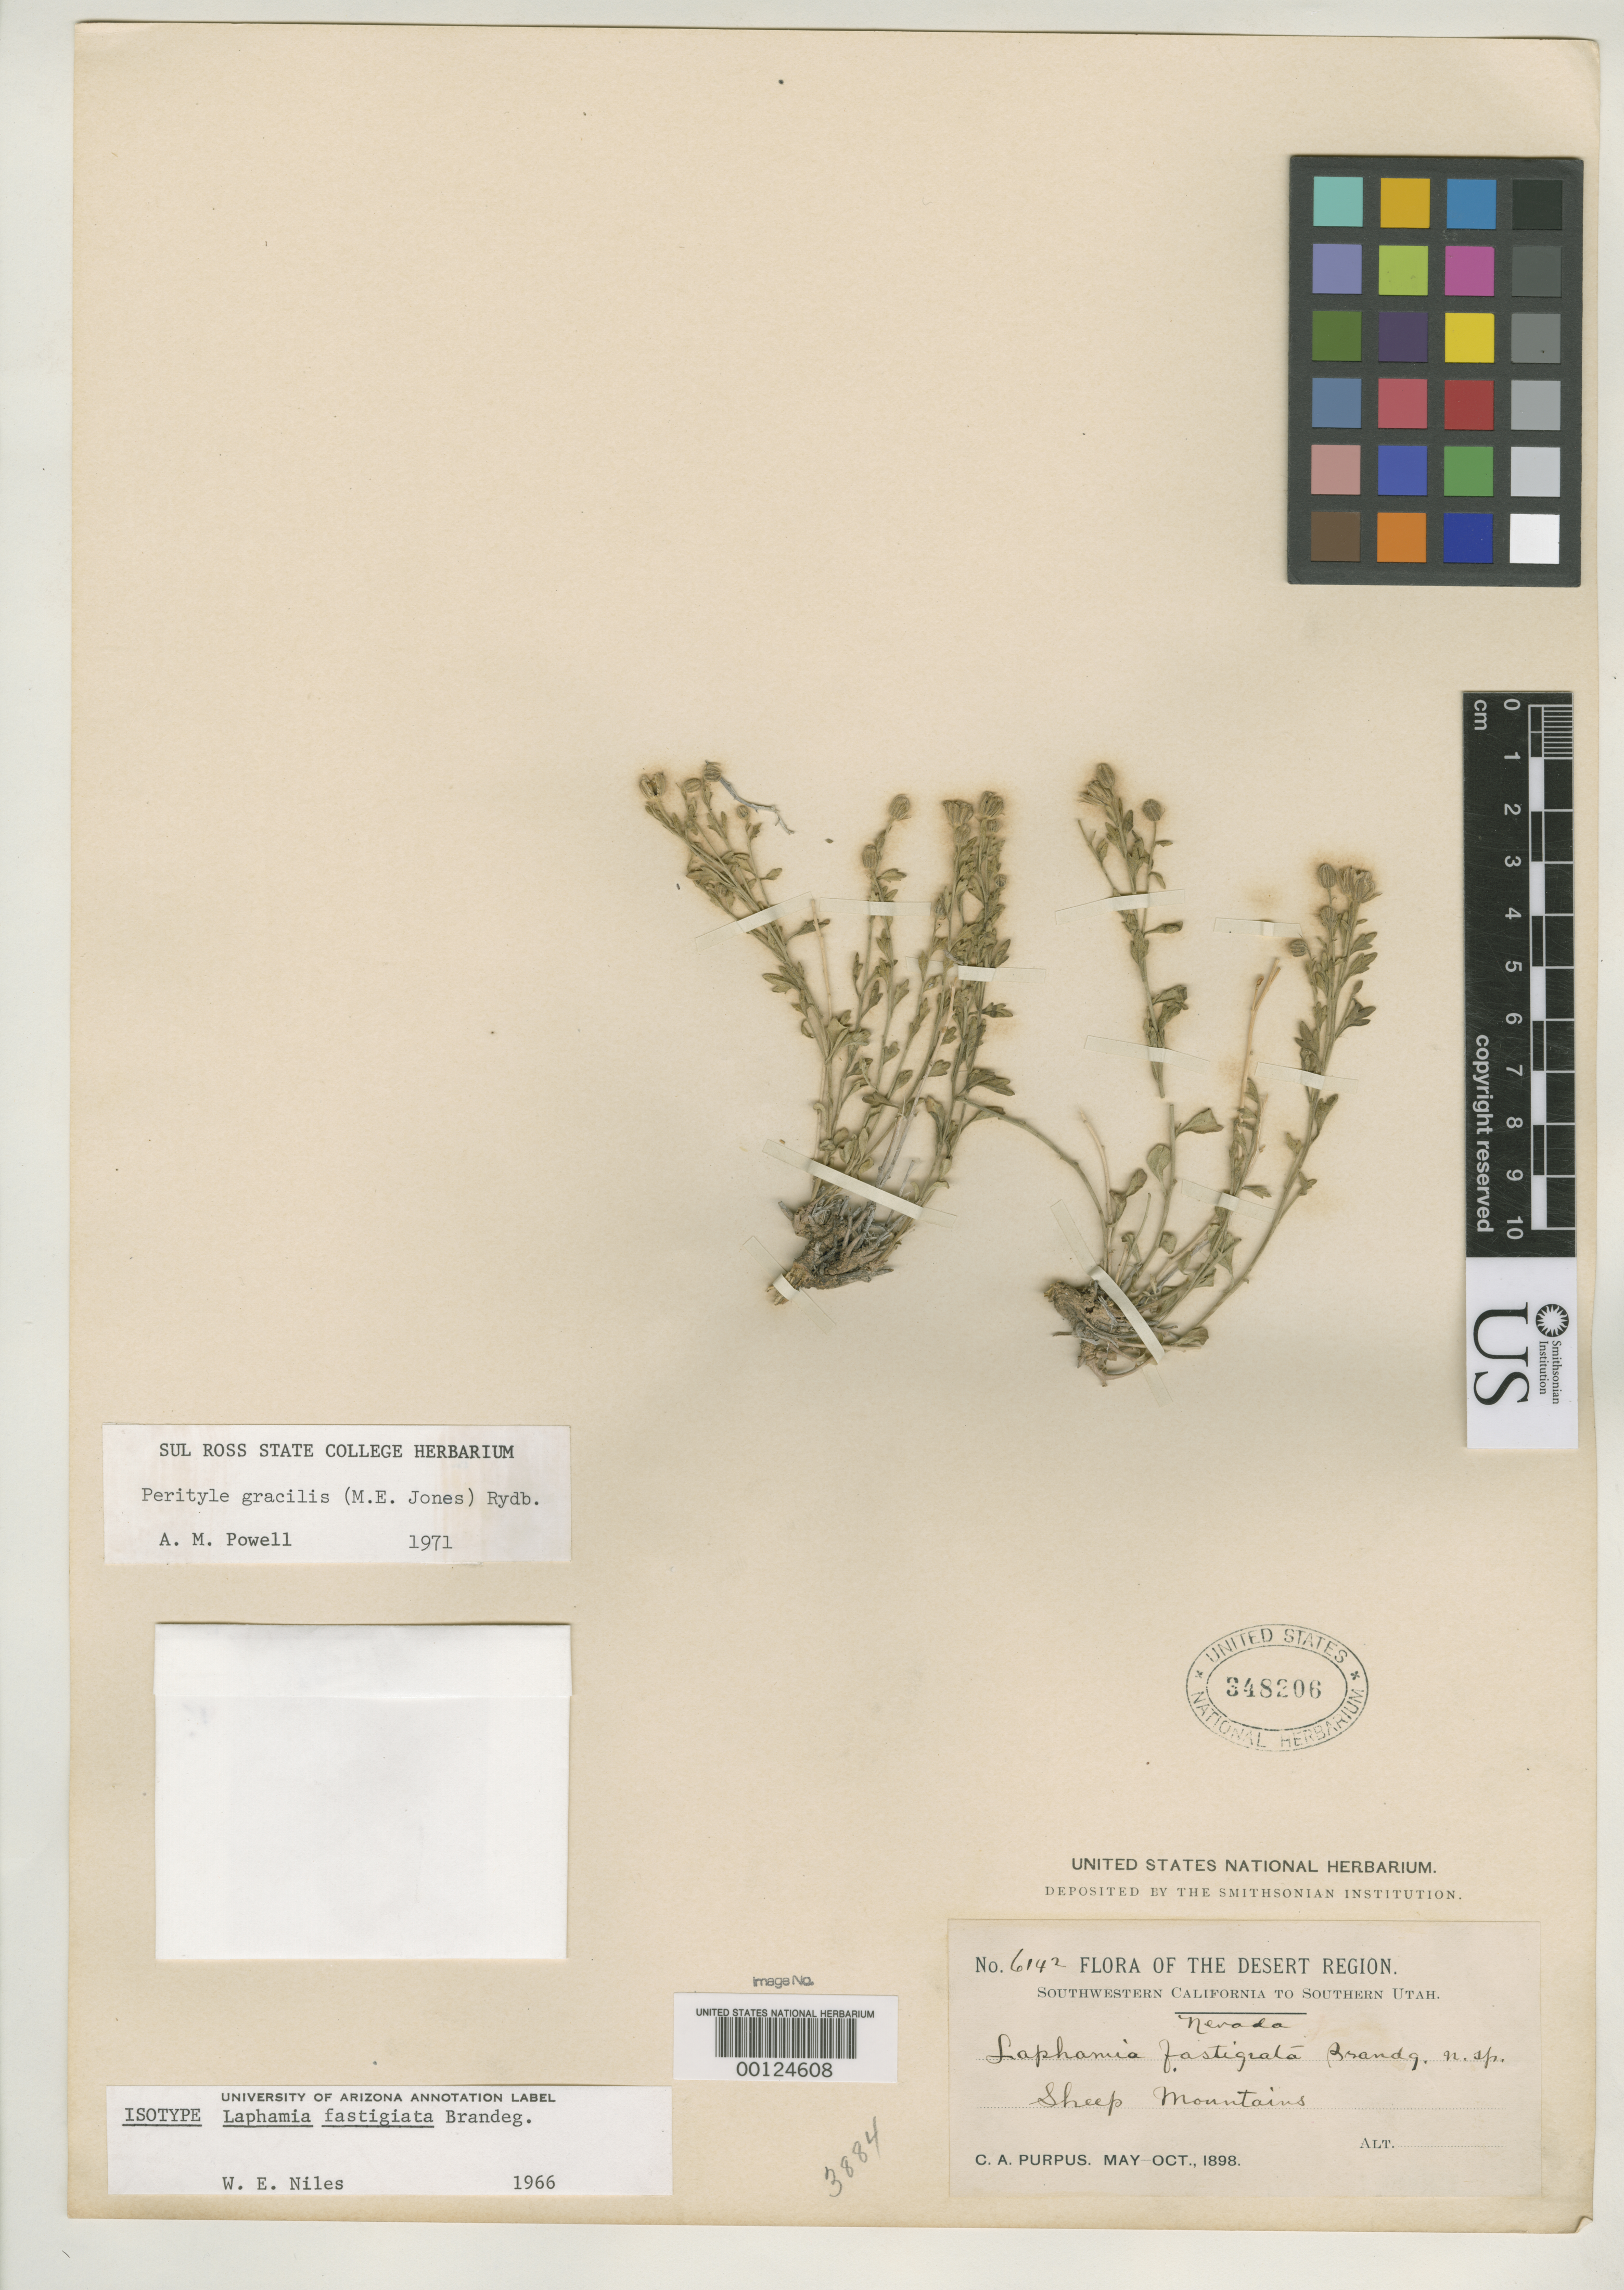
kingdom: Plantae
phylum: Tracheophyta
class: Magnoliopsida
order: Asterales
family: Asteraceae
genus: Laphamia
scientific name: Laphamia fastigiata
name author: Brandegee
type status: Isotype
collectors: C. A. Purpus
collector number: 6142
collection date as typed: May 1898 to -- Oct 1898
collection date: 1898-05/1898-10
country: United States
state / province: Nevada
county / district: Clark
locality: Sheep Mt.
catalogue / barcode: US 348206